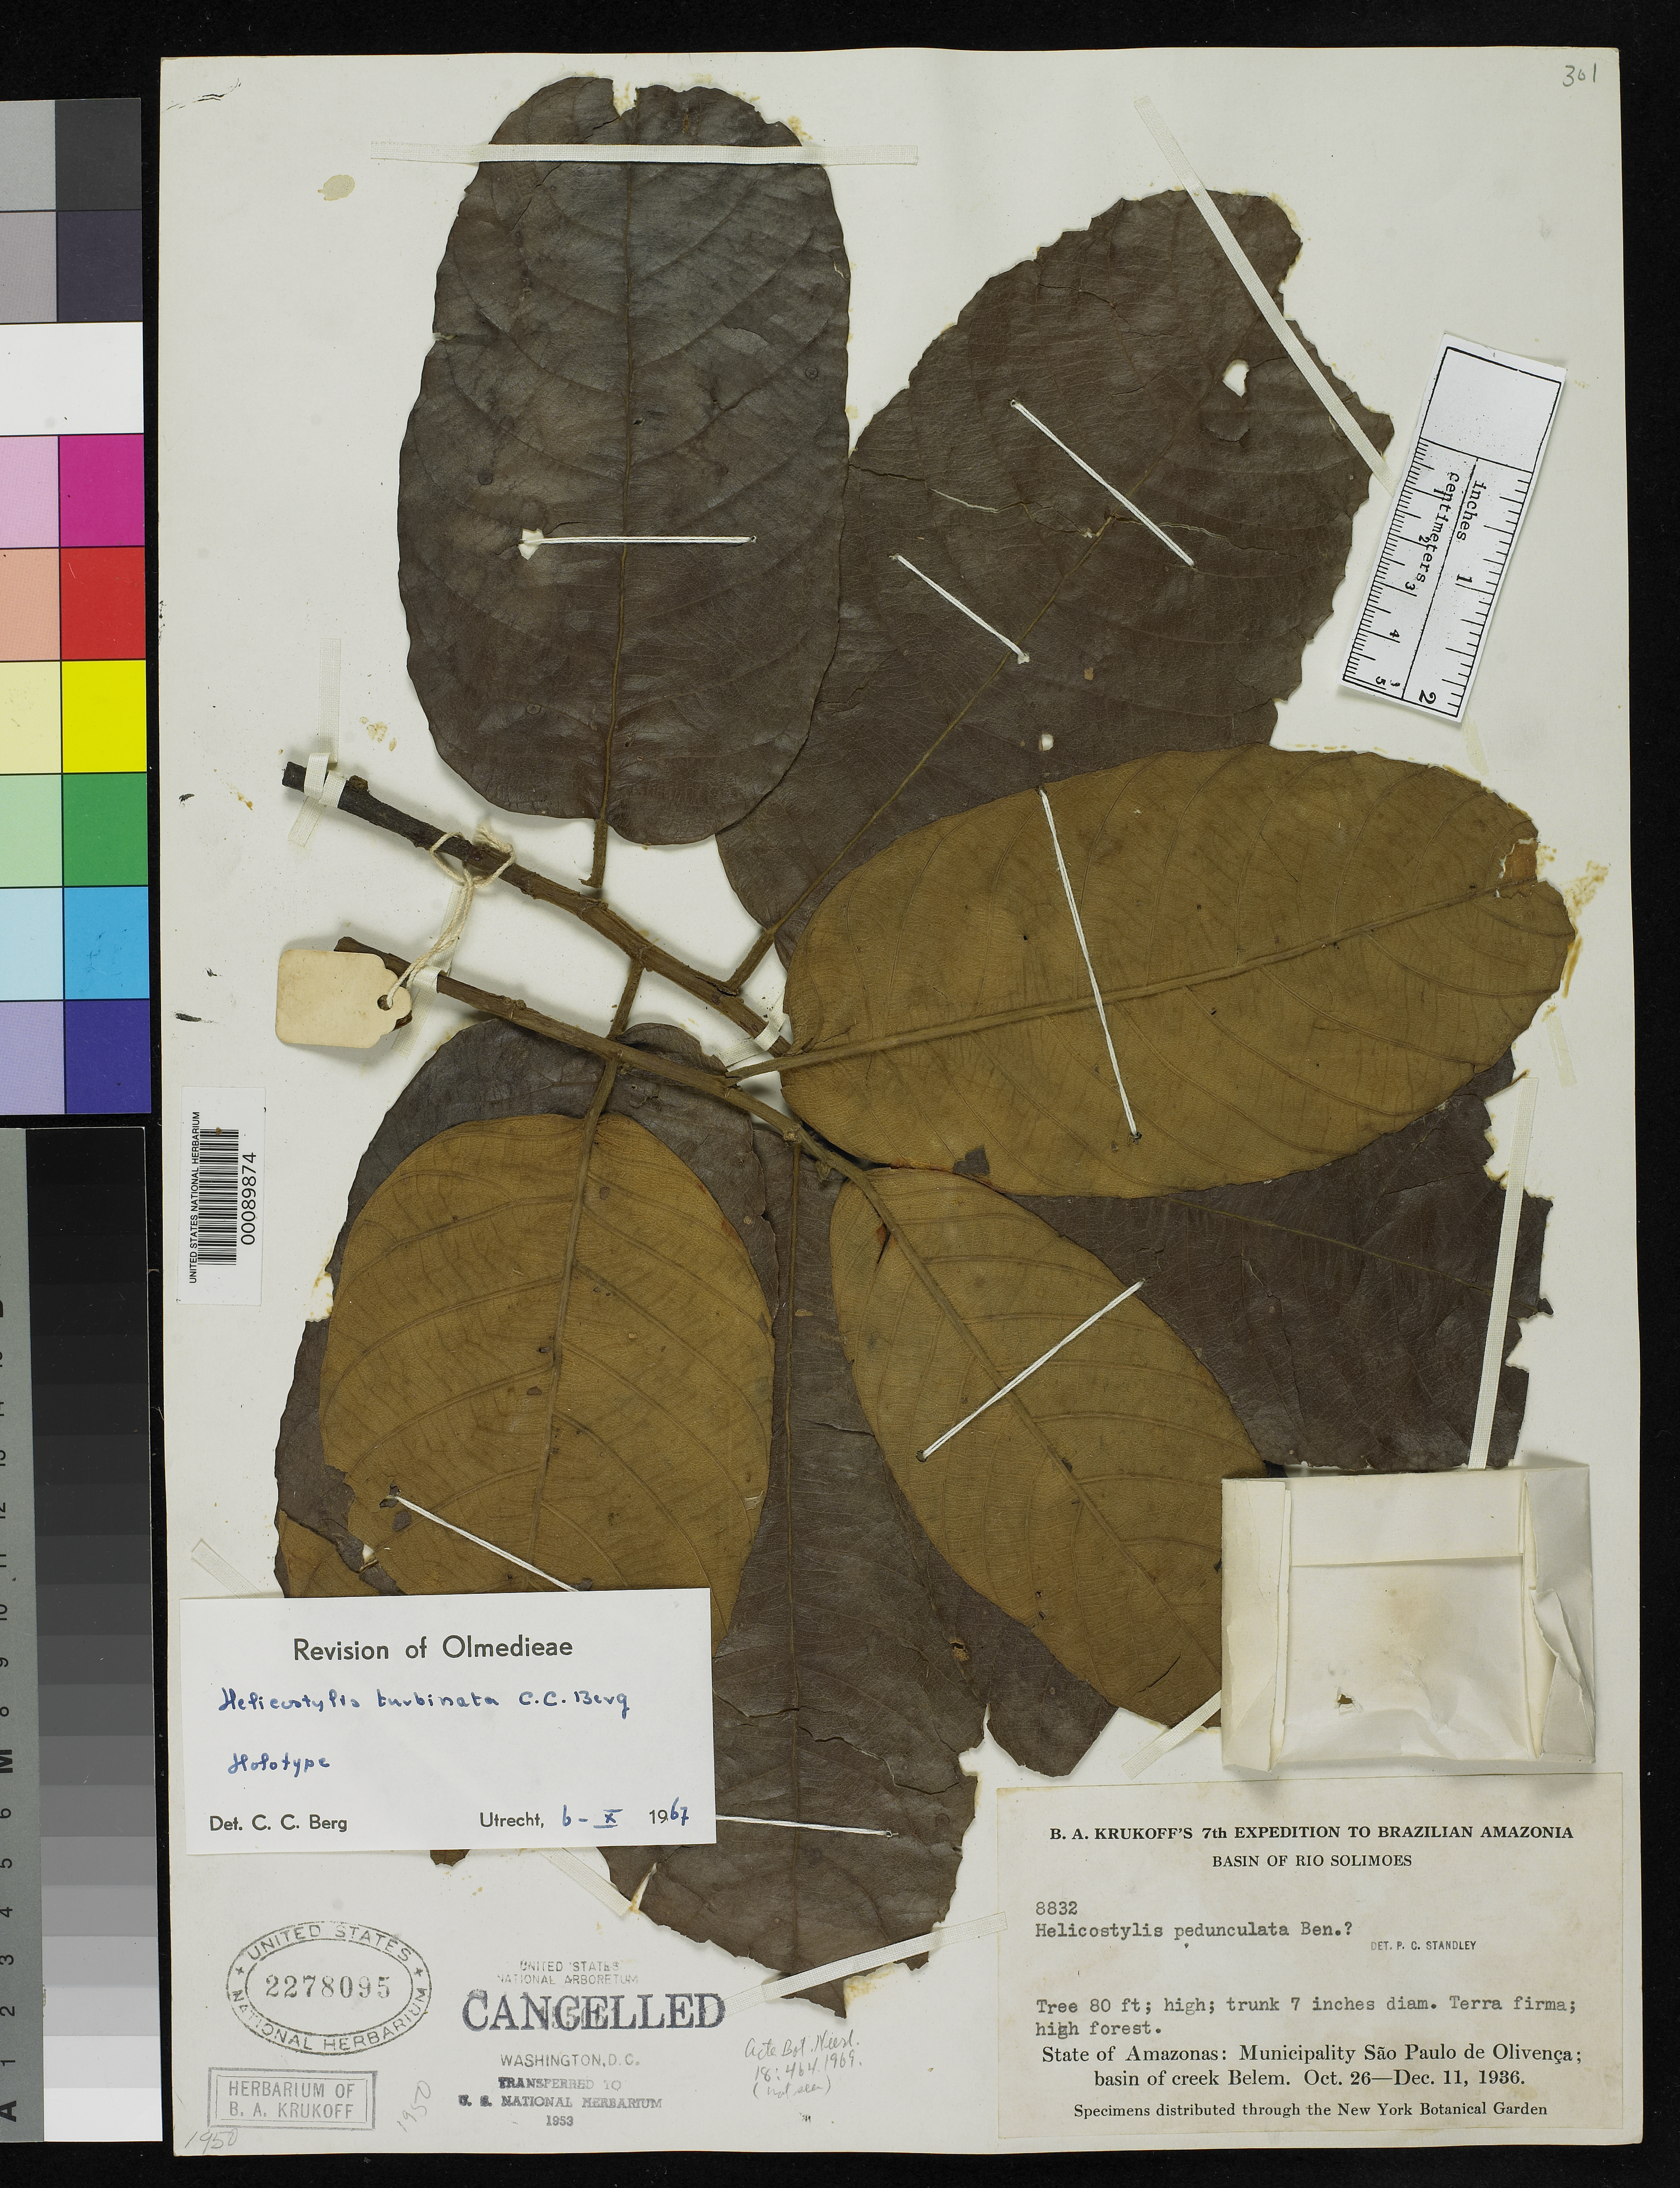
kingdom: Plantae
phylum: Tracheophyta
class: Magnoliopsida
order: Rosales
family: Moraceae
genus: Helicostylis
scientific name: Helicostylis turbinata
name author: C.C. Berg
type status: Holotype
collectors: B. A. Krukoff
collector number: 8832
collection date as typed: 26 Oct 1936 to 11 Dec 1936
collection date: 1936-10-26/1936-12-11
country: Brazil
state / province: Amazonas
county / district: São Paulo de Olivença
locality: Belem Creek.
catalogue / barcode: US 2278095